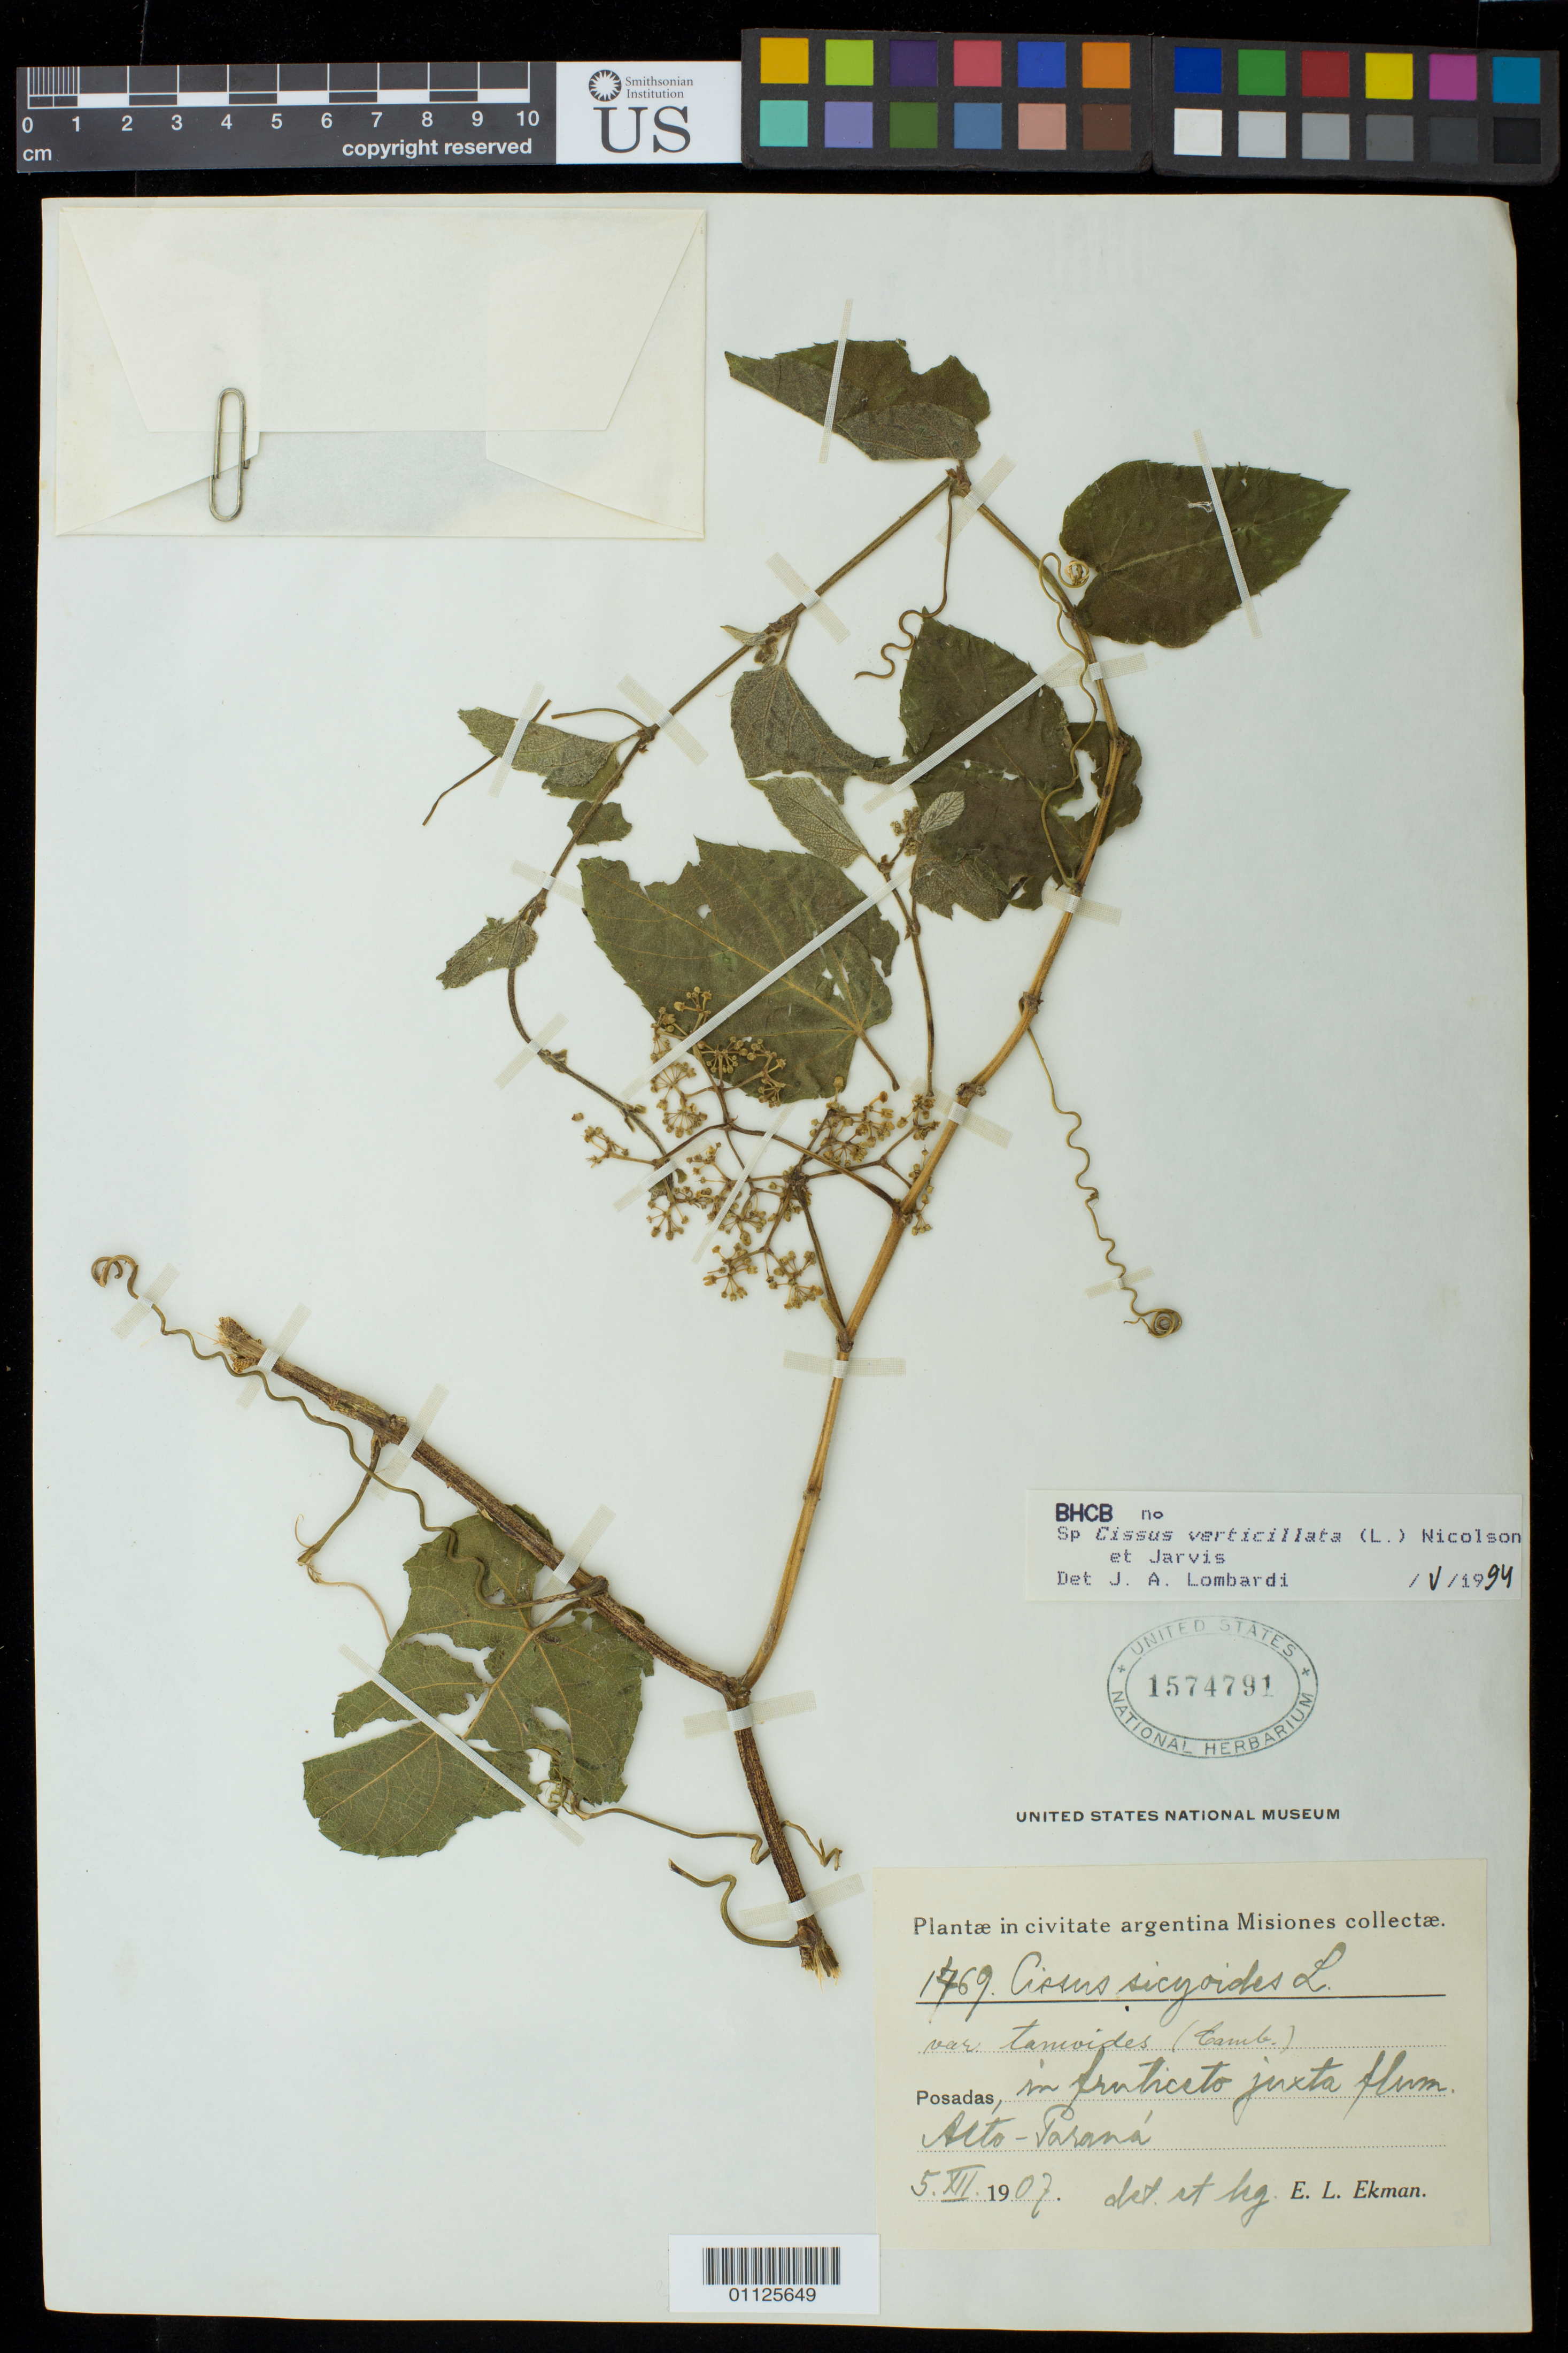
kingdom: Plantae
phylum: Tracheophyta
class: Magnoliopsida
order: Vitales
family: Vitaceae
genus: Cissus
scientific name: Cissus verticillata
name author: (L.) Nicolson & C.E. Jarvis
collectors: E. L. Ekman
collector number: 1769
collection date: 1907-12-05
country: Paraguay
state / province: Alto Paraná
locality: Posadas.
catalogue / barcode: US 1574791